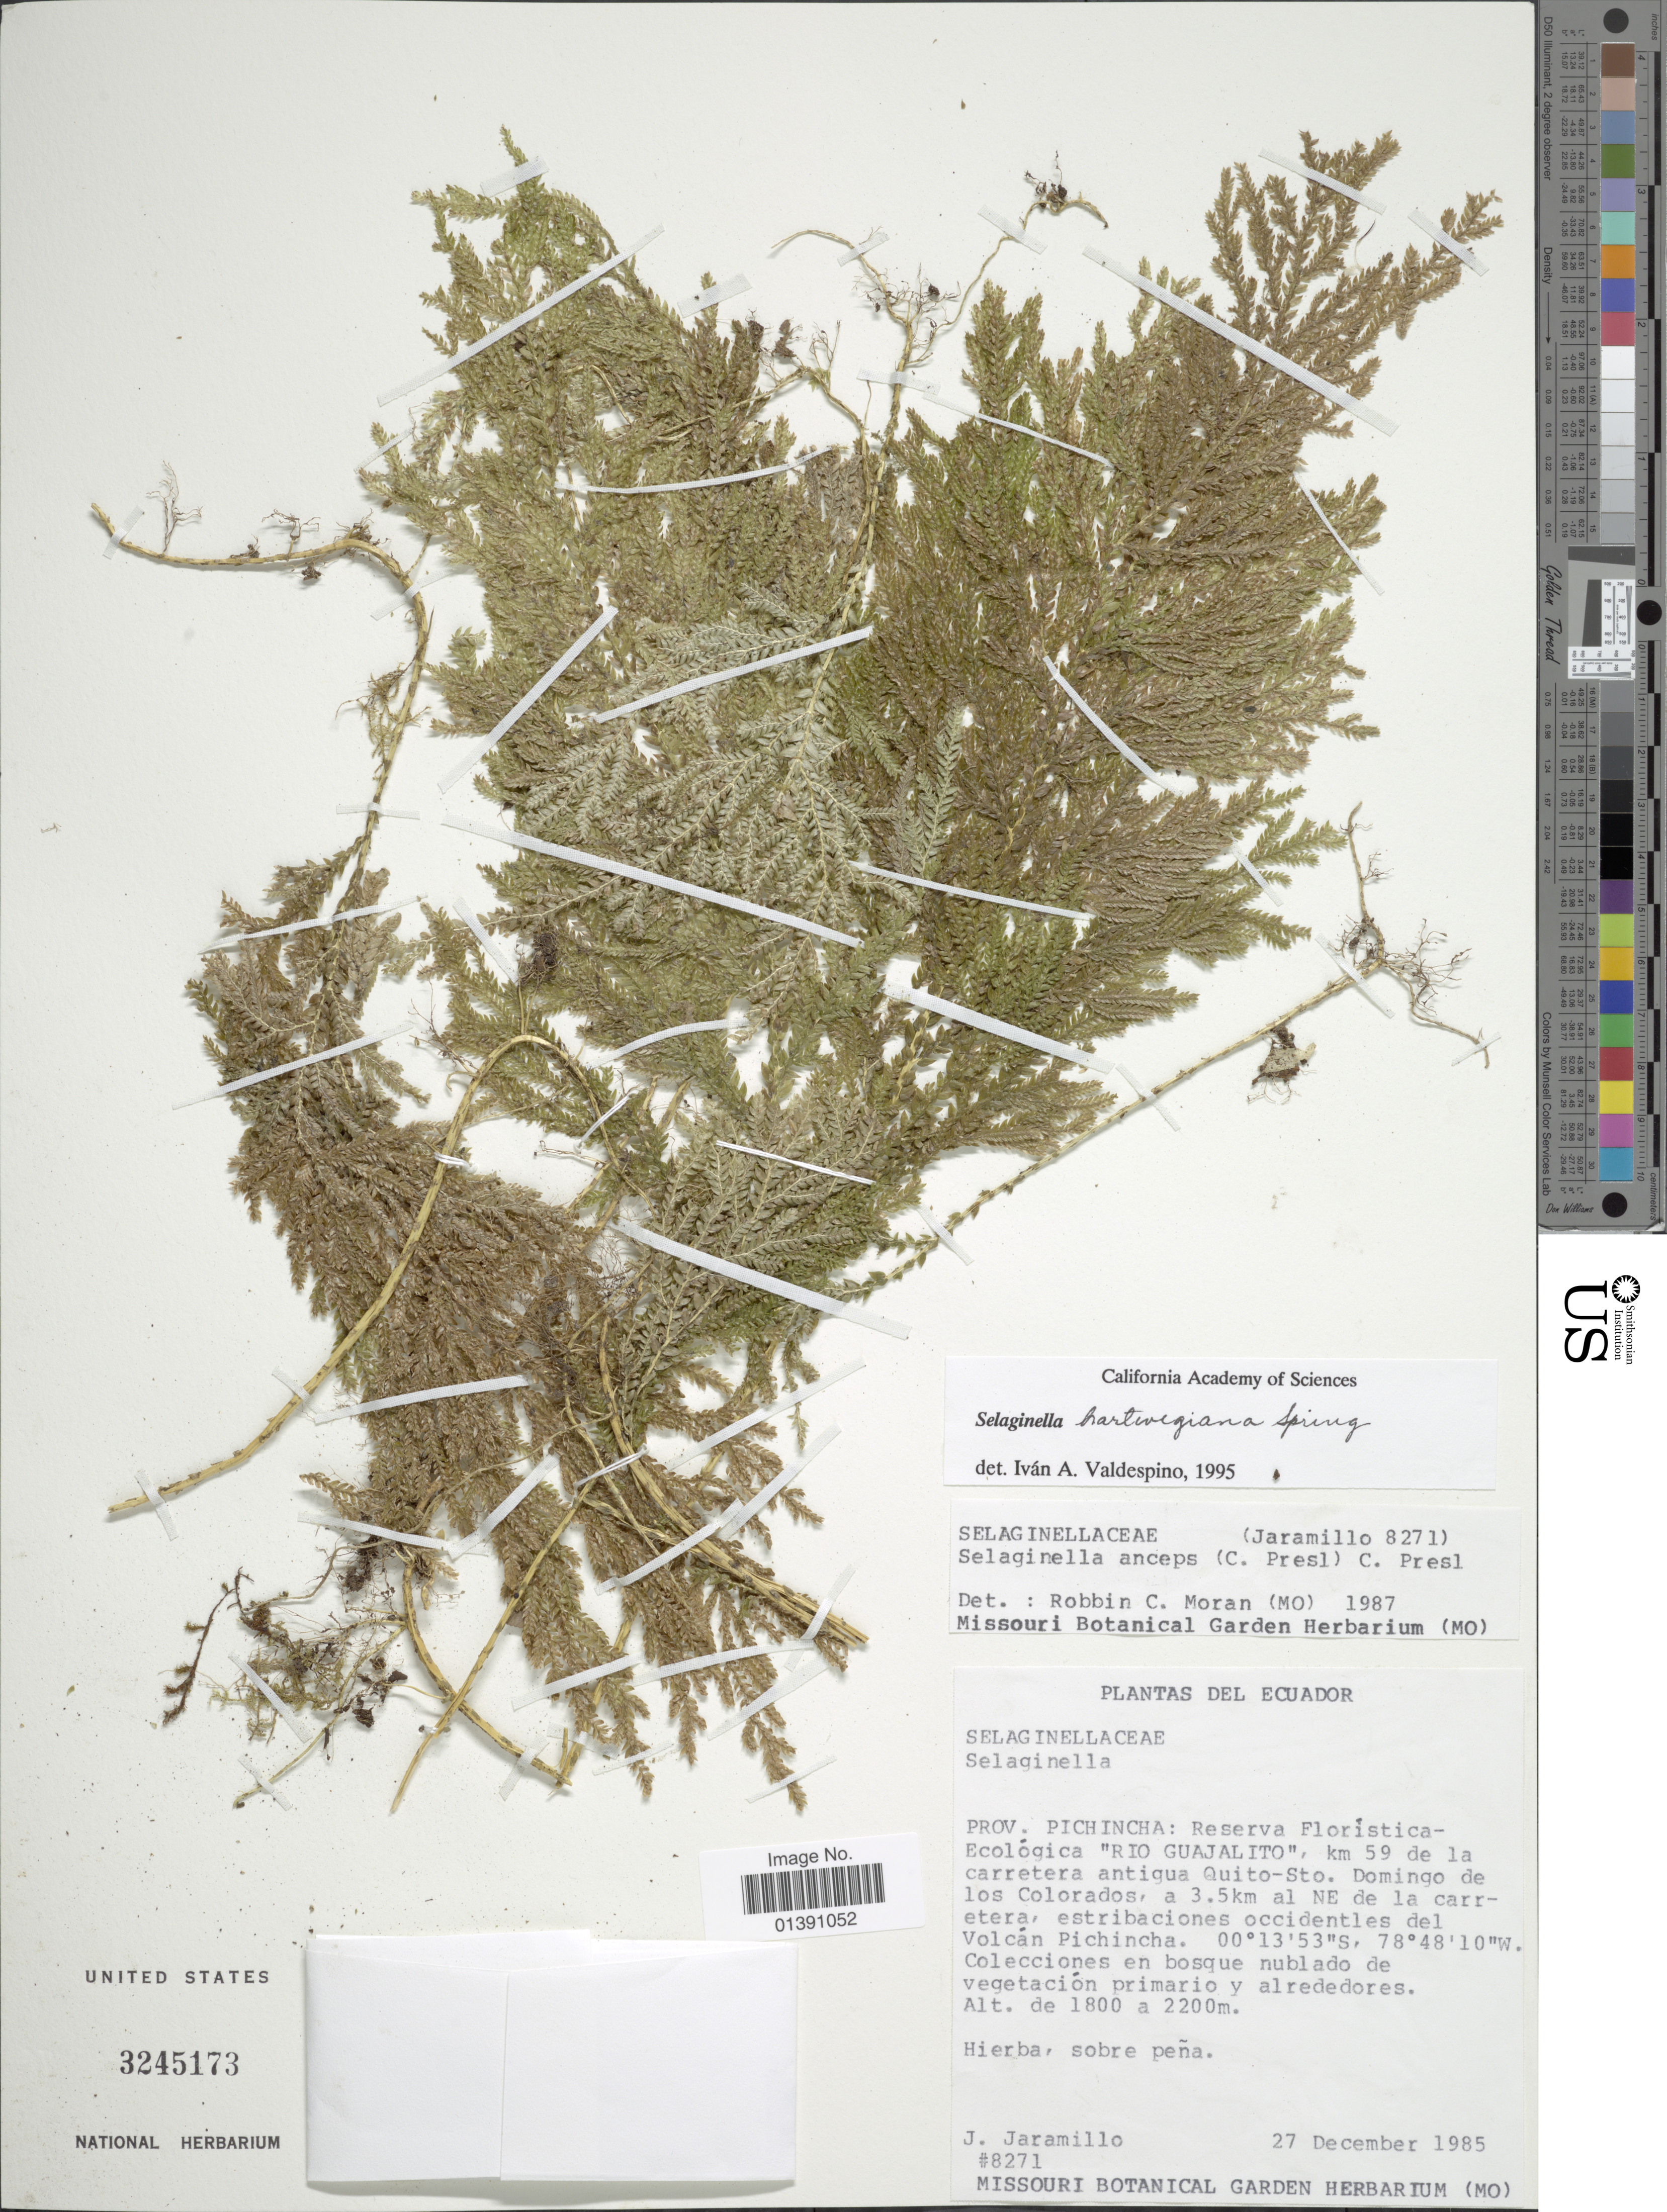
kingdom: Plantae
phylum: Tracheophyta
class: Lycopodiopsida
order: Selaginellales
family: Selaginellaceae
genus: Selaginella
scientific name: Selaginella hartwegiana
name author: Spring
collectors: J. Jaramillo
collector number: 8271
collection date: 1985-12-27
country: Ecuador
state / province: Pichincha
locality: Reserva Floristica-Ecológica 'Rio Guajalito', km 59 de la carretera antigua Quito-Sto Domingo de los Colorados, a 3.5km al NE de la carretera, estrebaciones occidentles del Volcán Pichincha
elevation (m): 1800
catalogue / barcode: US 3245173